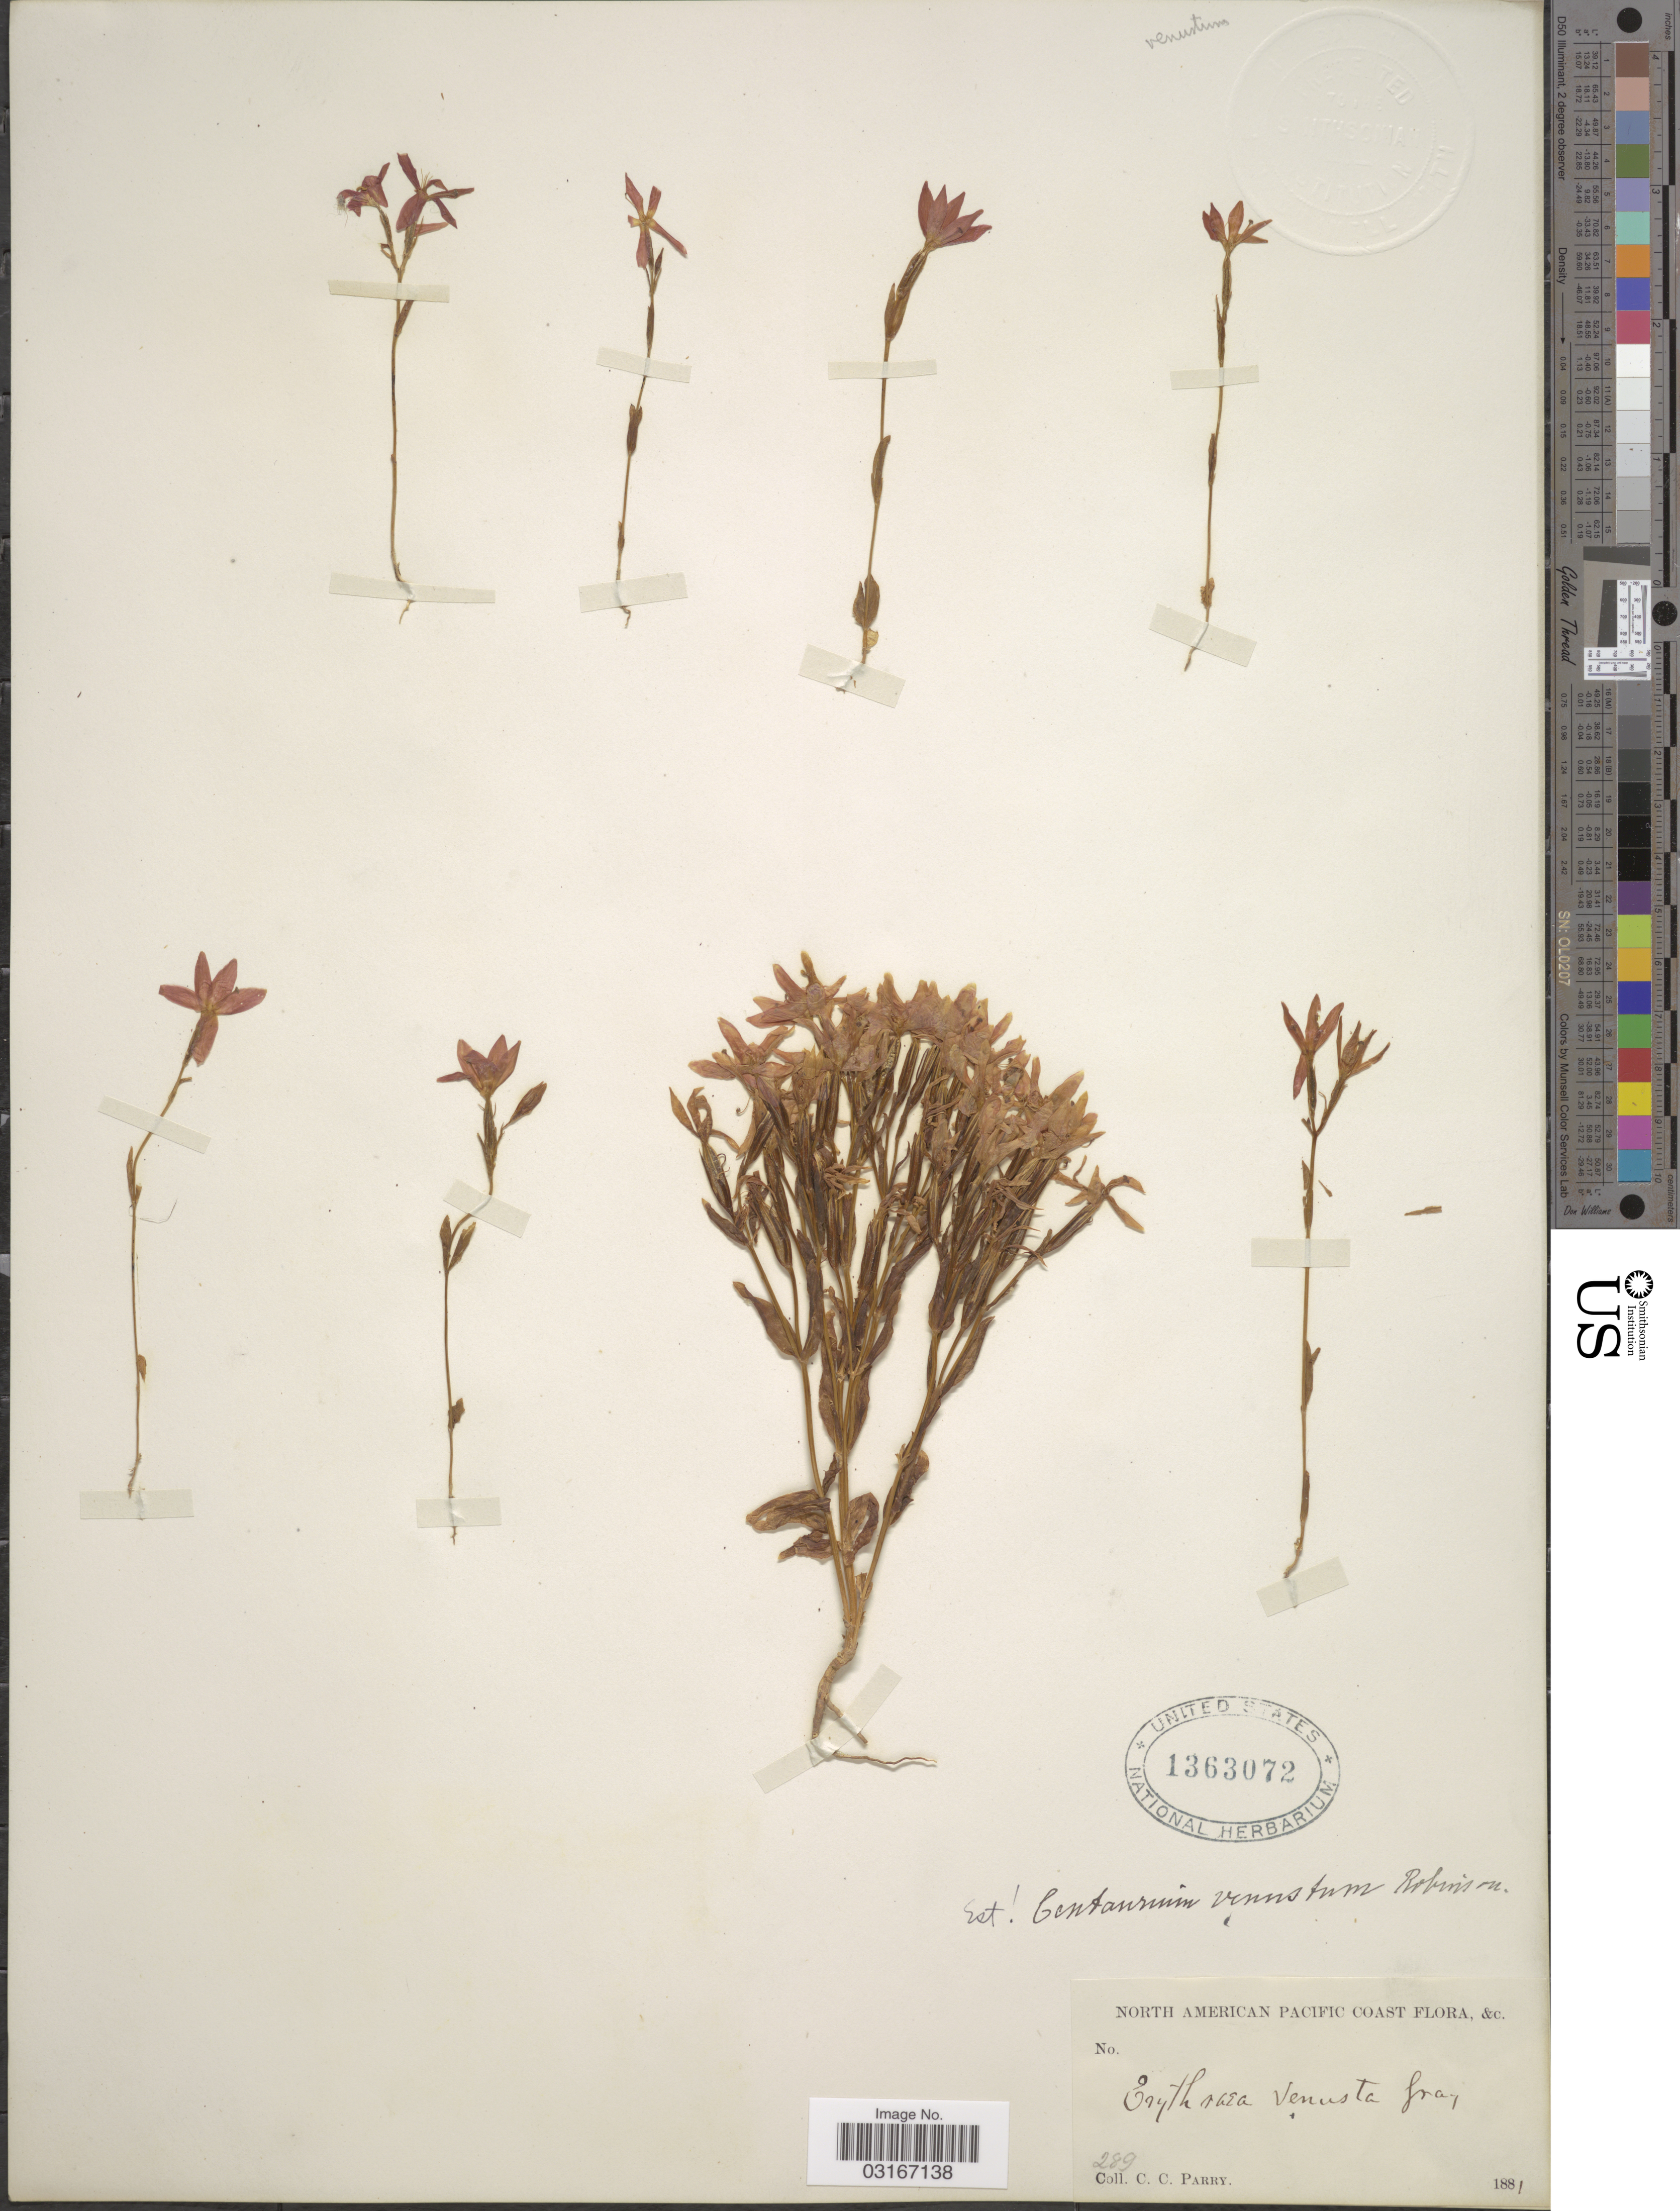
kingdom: Plantae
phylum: Tracheophyta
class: Magnoliopsida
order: Gentianales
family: Gentianaceae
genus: Centaurium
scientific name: Centaurium venustum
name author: (A. Gray) B.L. Rob.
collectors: C. C. Parry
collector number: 289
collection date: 1881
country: United States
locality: North American Pacific Coast flora, &c.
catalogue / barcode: US 1363072